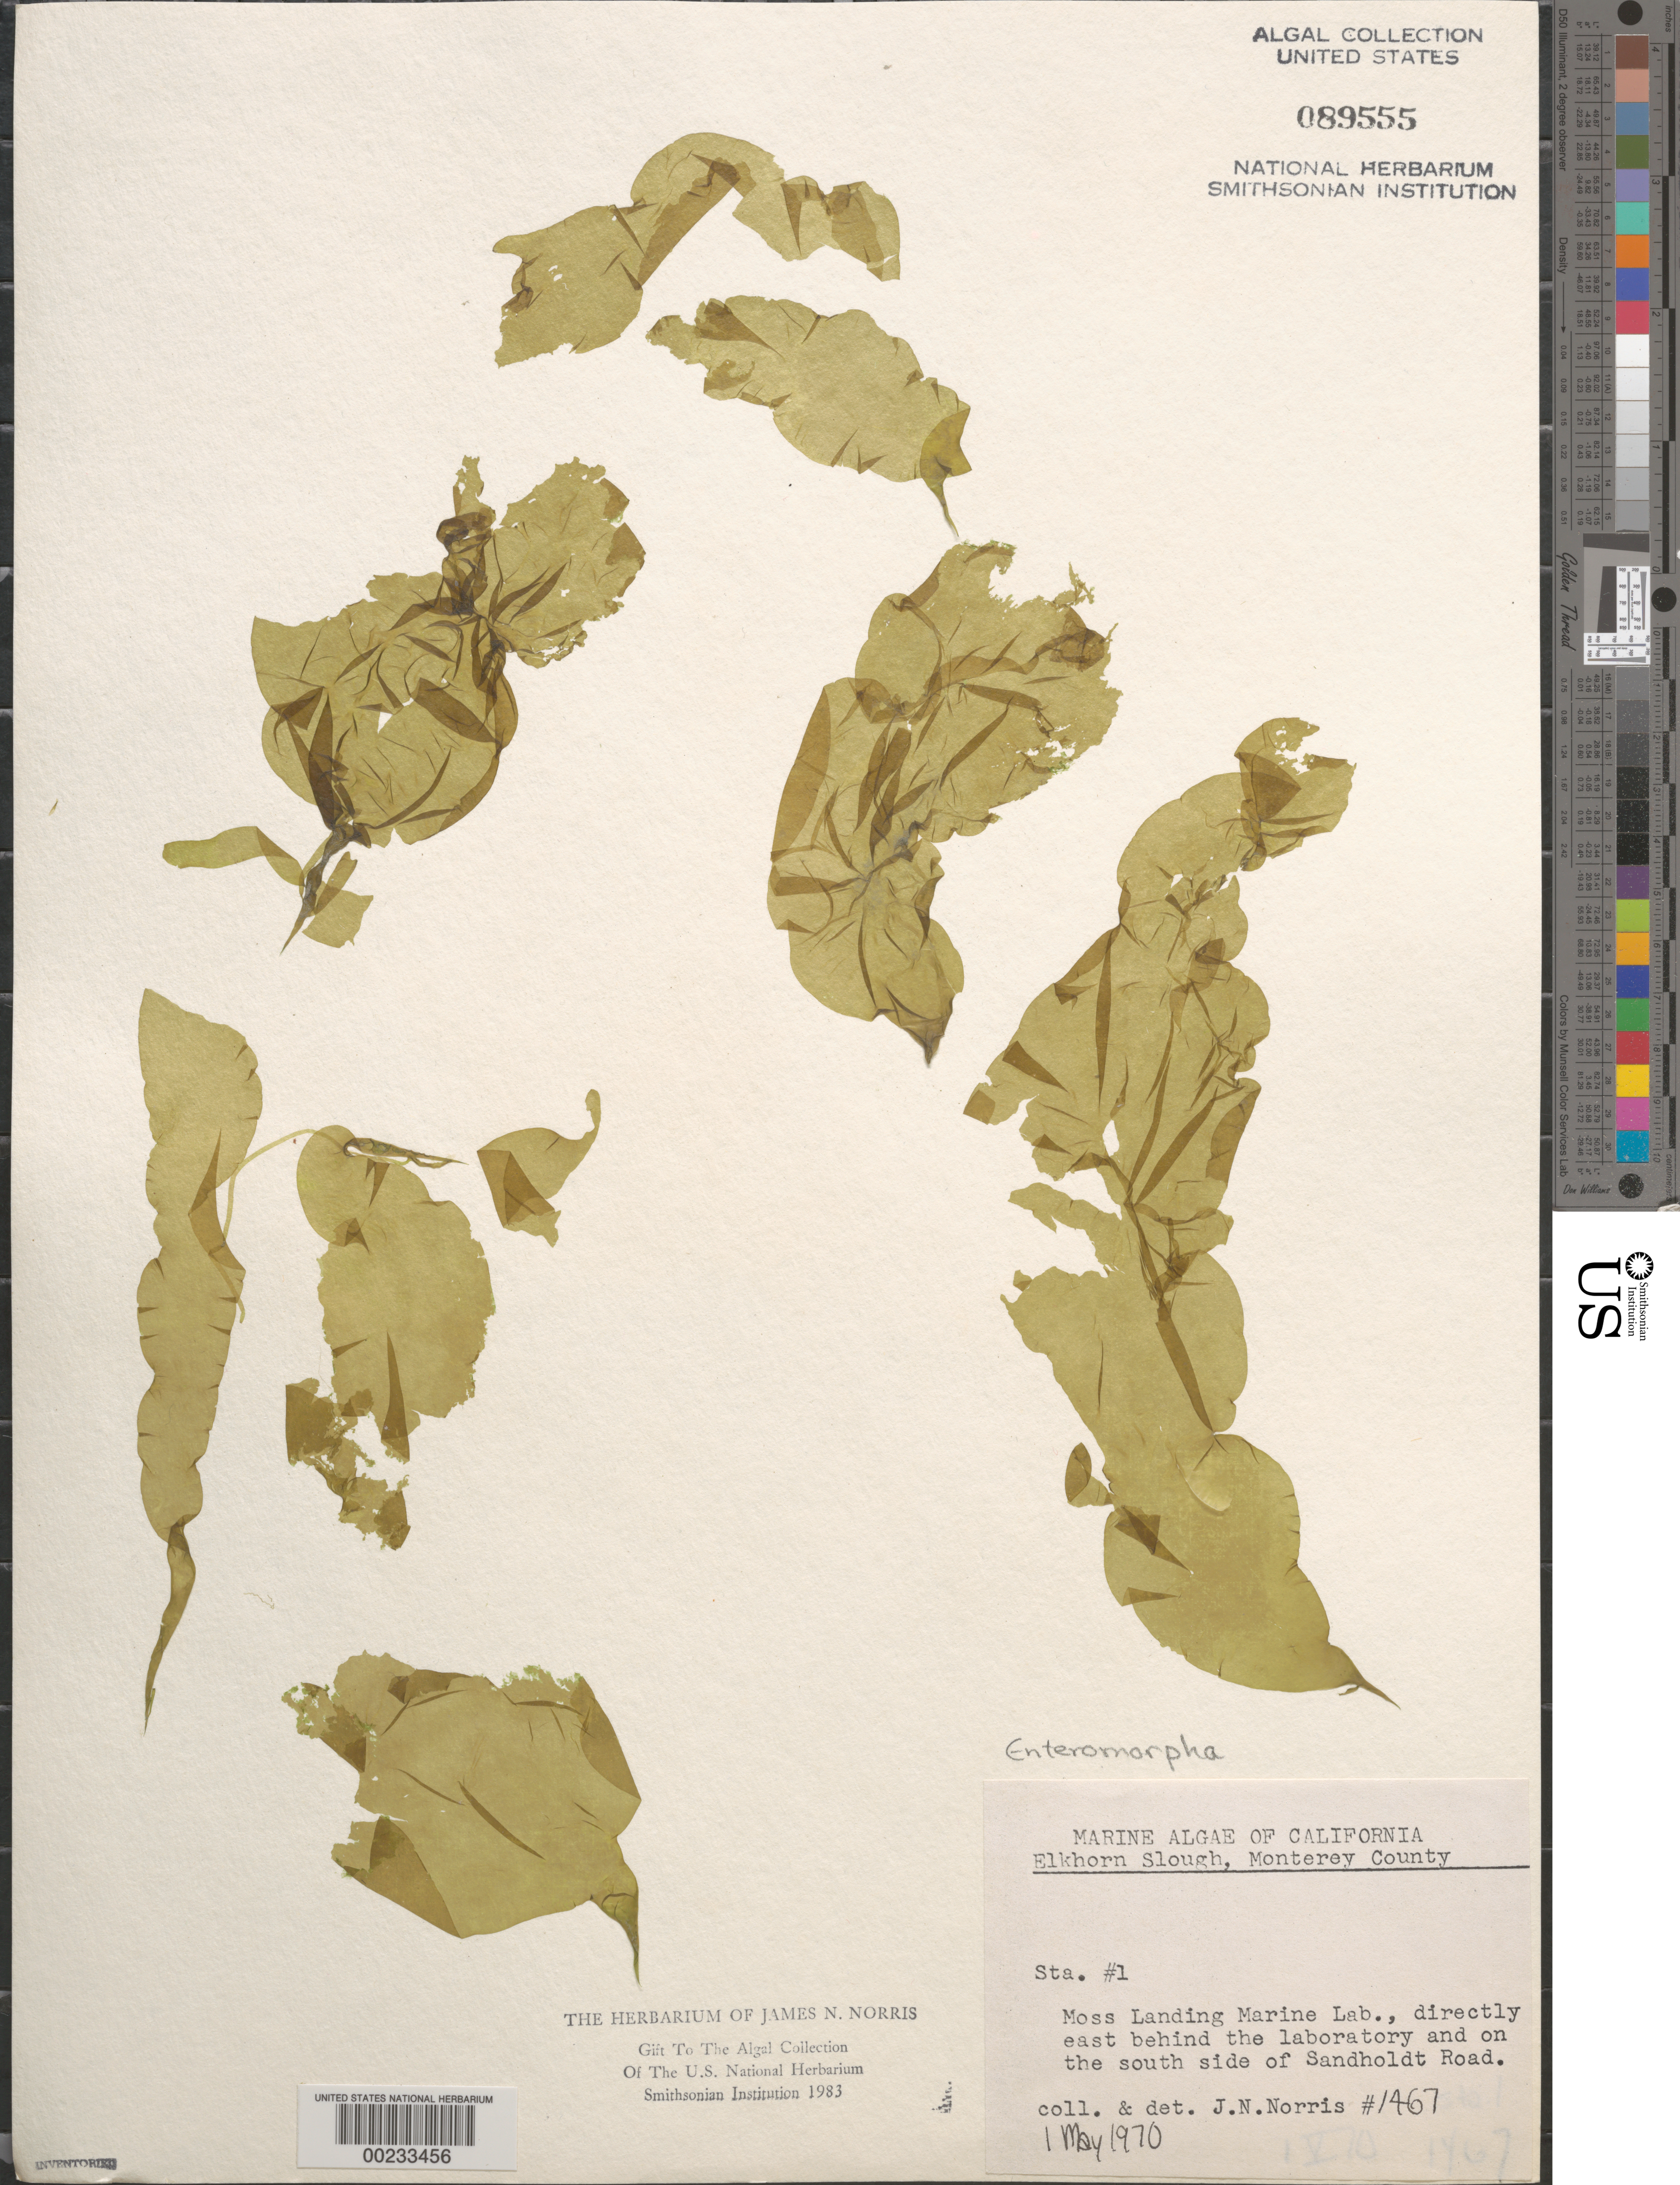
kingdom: Plantae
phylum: Chlorophyta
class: Ulvophyceae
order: Ulvales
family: Ulvaceae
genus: Ulva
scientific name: Ulva sp.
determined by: Algae name updating Project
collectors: J. N. Norris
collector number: JN-1467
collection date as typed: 01 May 1970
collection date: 1970-05-01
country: United States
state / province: California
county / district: Monterey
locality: Elkhorn Slough, Moss Landing Marine Laboratory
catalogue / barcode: US 89555